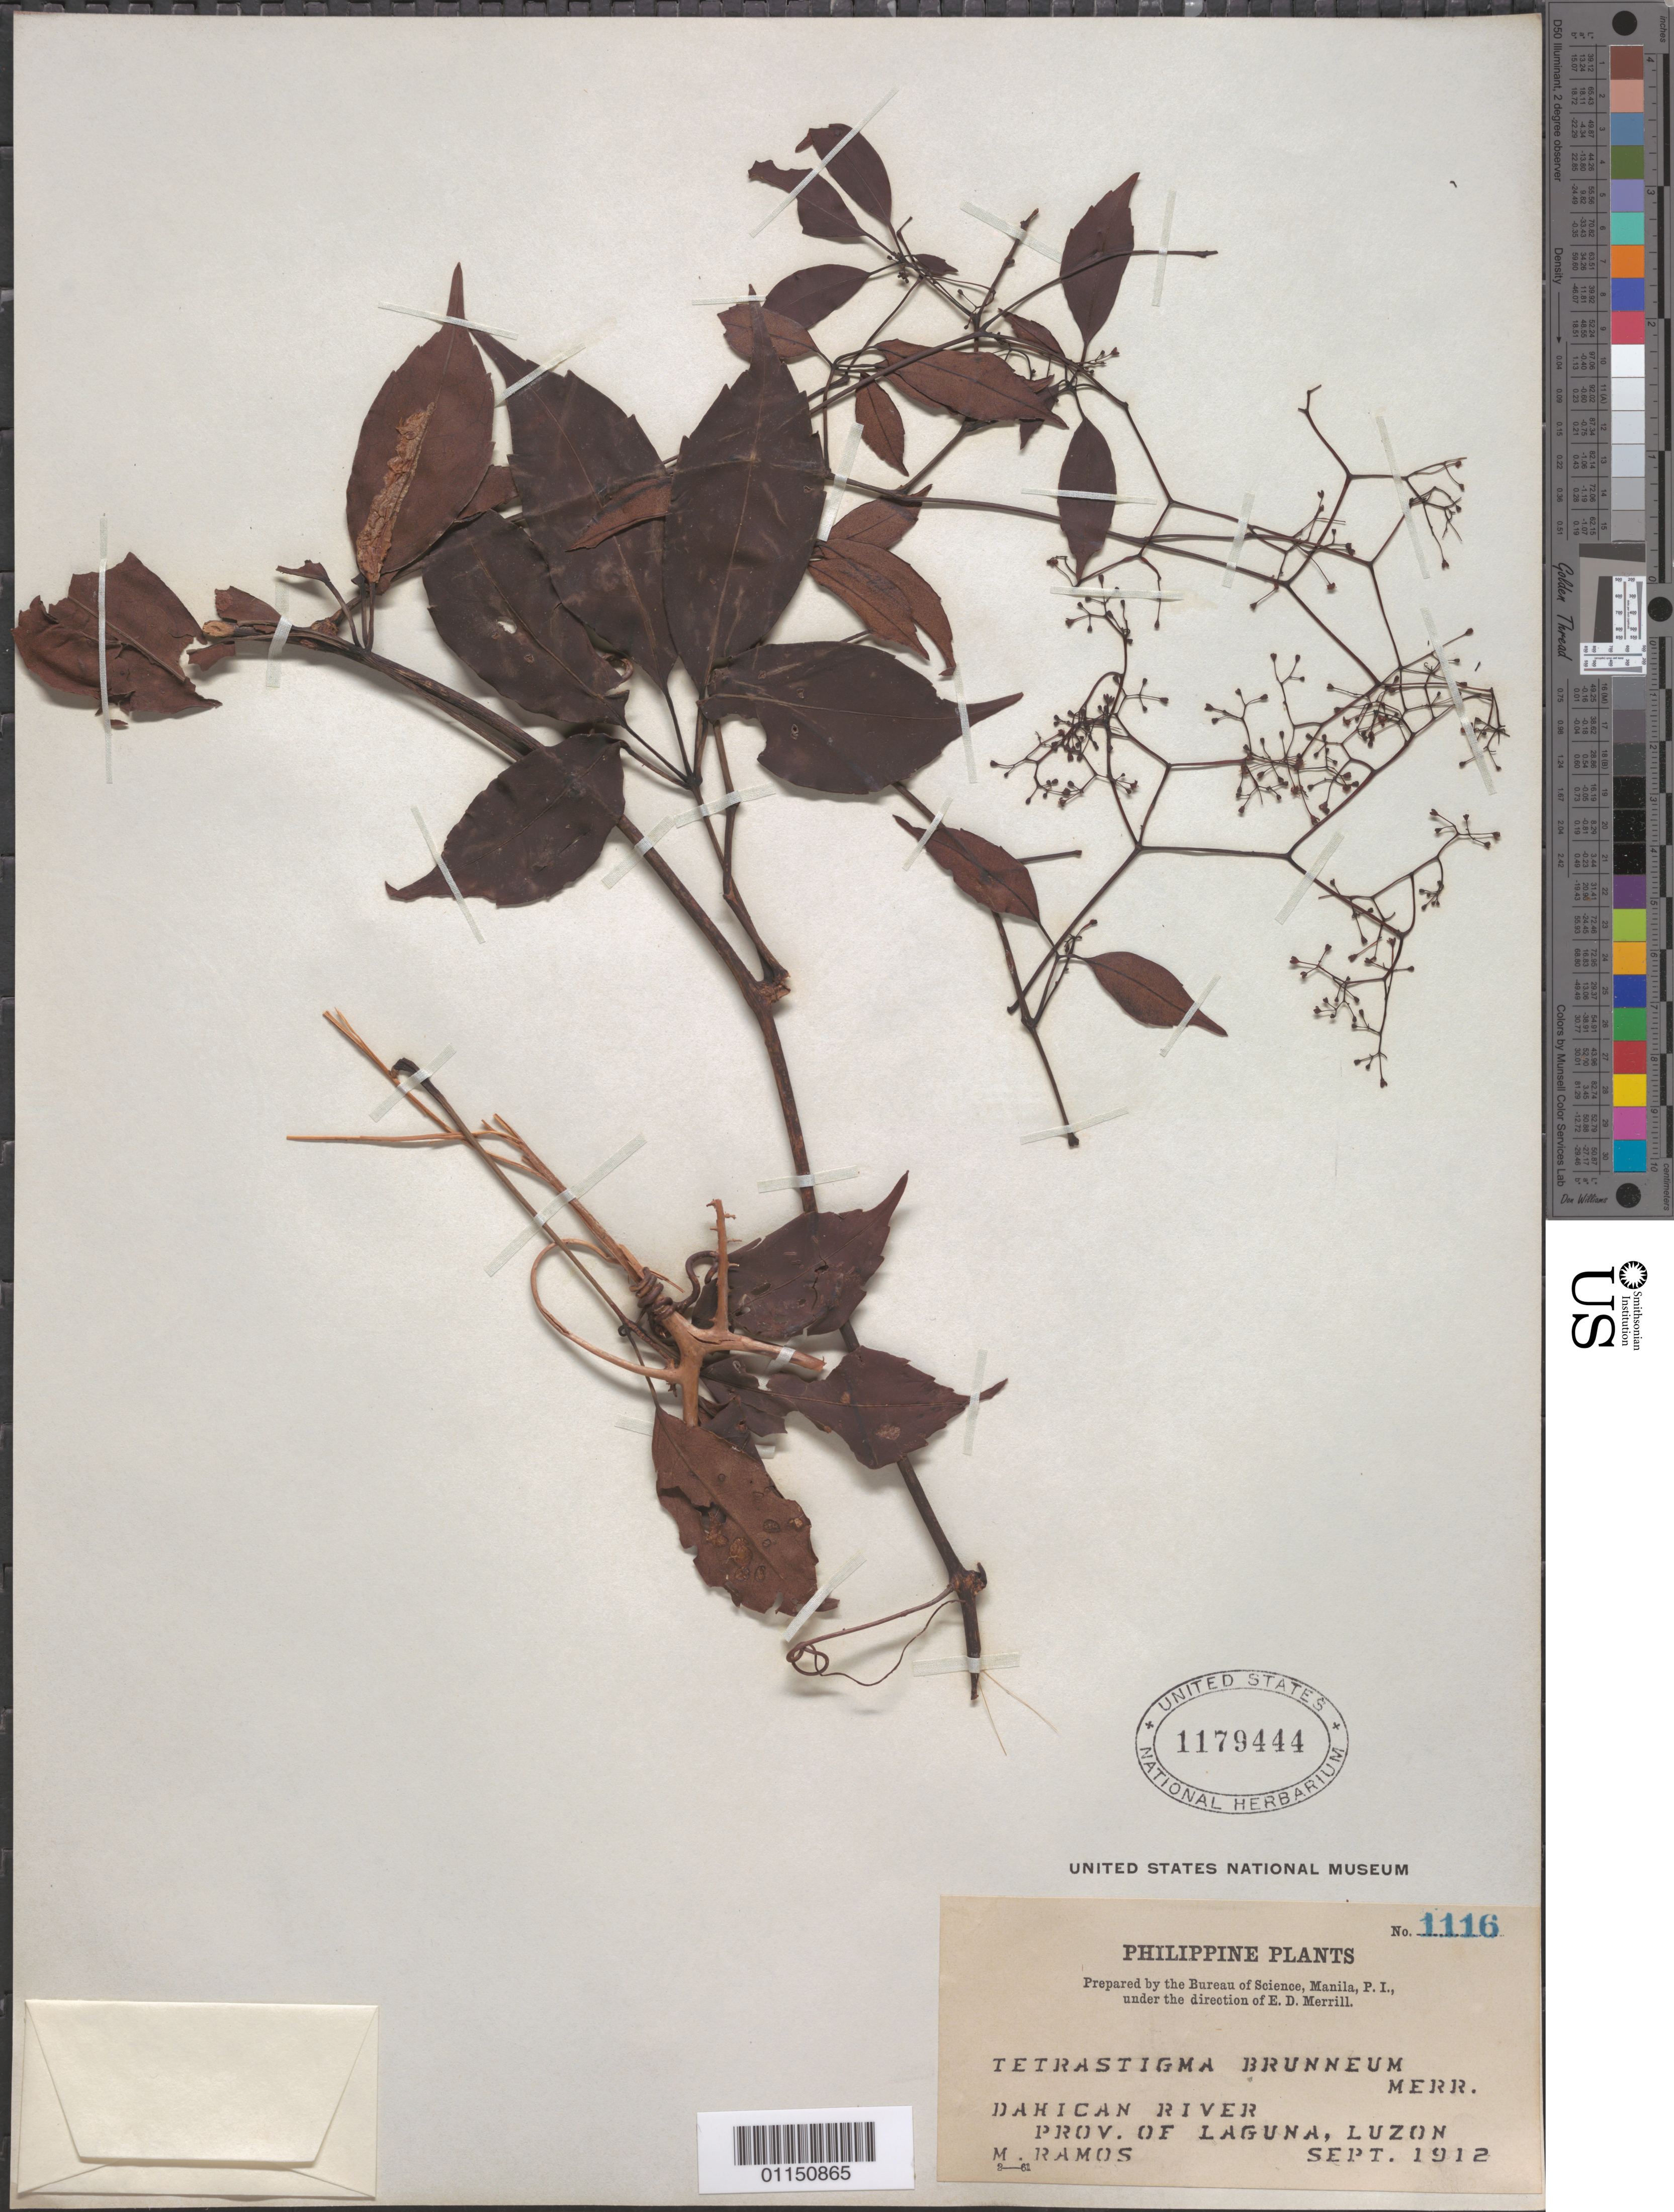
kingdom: Plantae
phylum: Tracheophyta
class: Magnoliopsida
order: Vitales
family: Vitaceae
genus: Tetrastigma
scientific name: Tetrastigma brunneum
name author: Merr.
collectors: M. Ramos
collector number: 1116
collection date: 1912-09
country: Philippines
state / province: Calabarzon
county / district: Laguna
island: Luzon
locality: Dahican River. Luzon.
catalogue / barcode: US 1179444